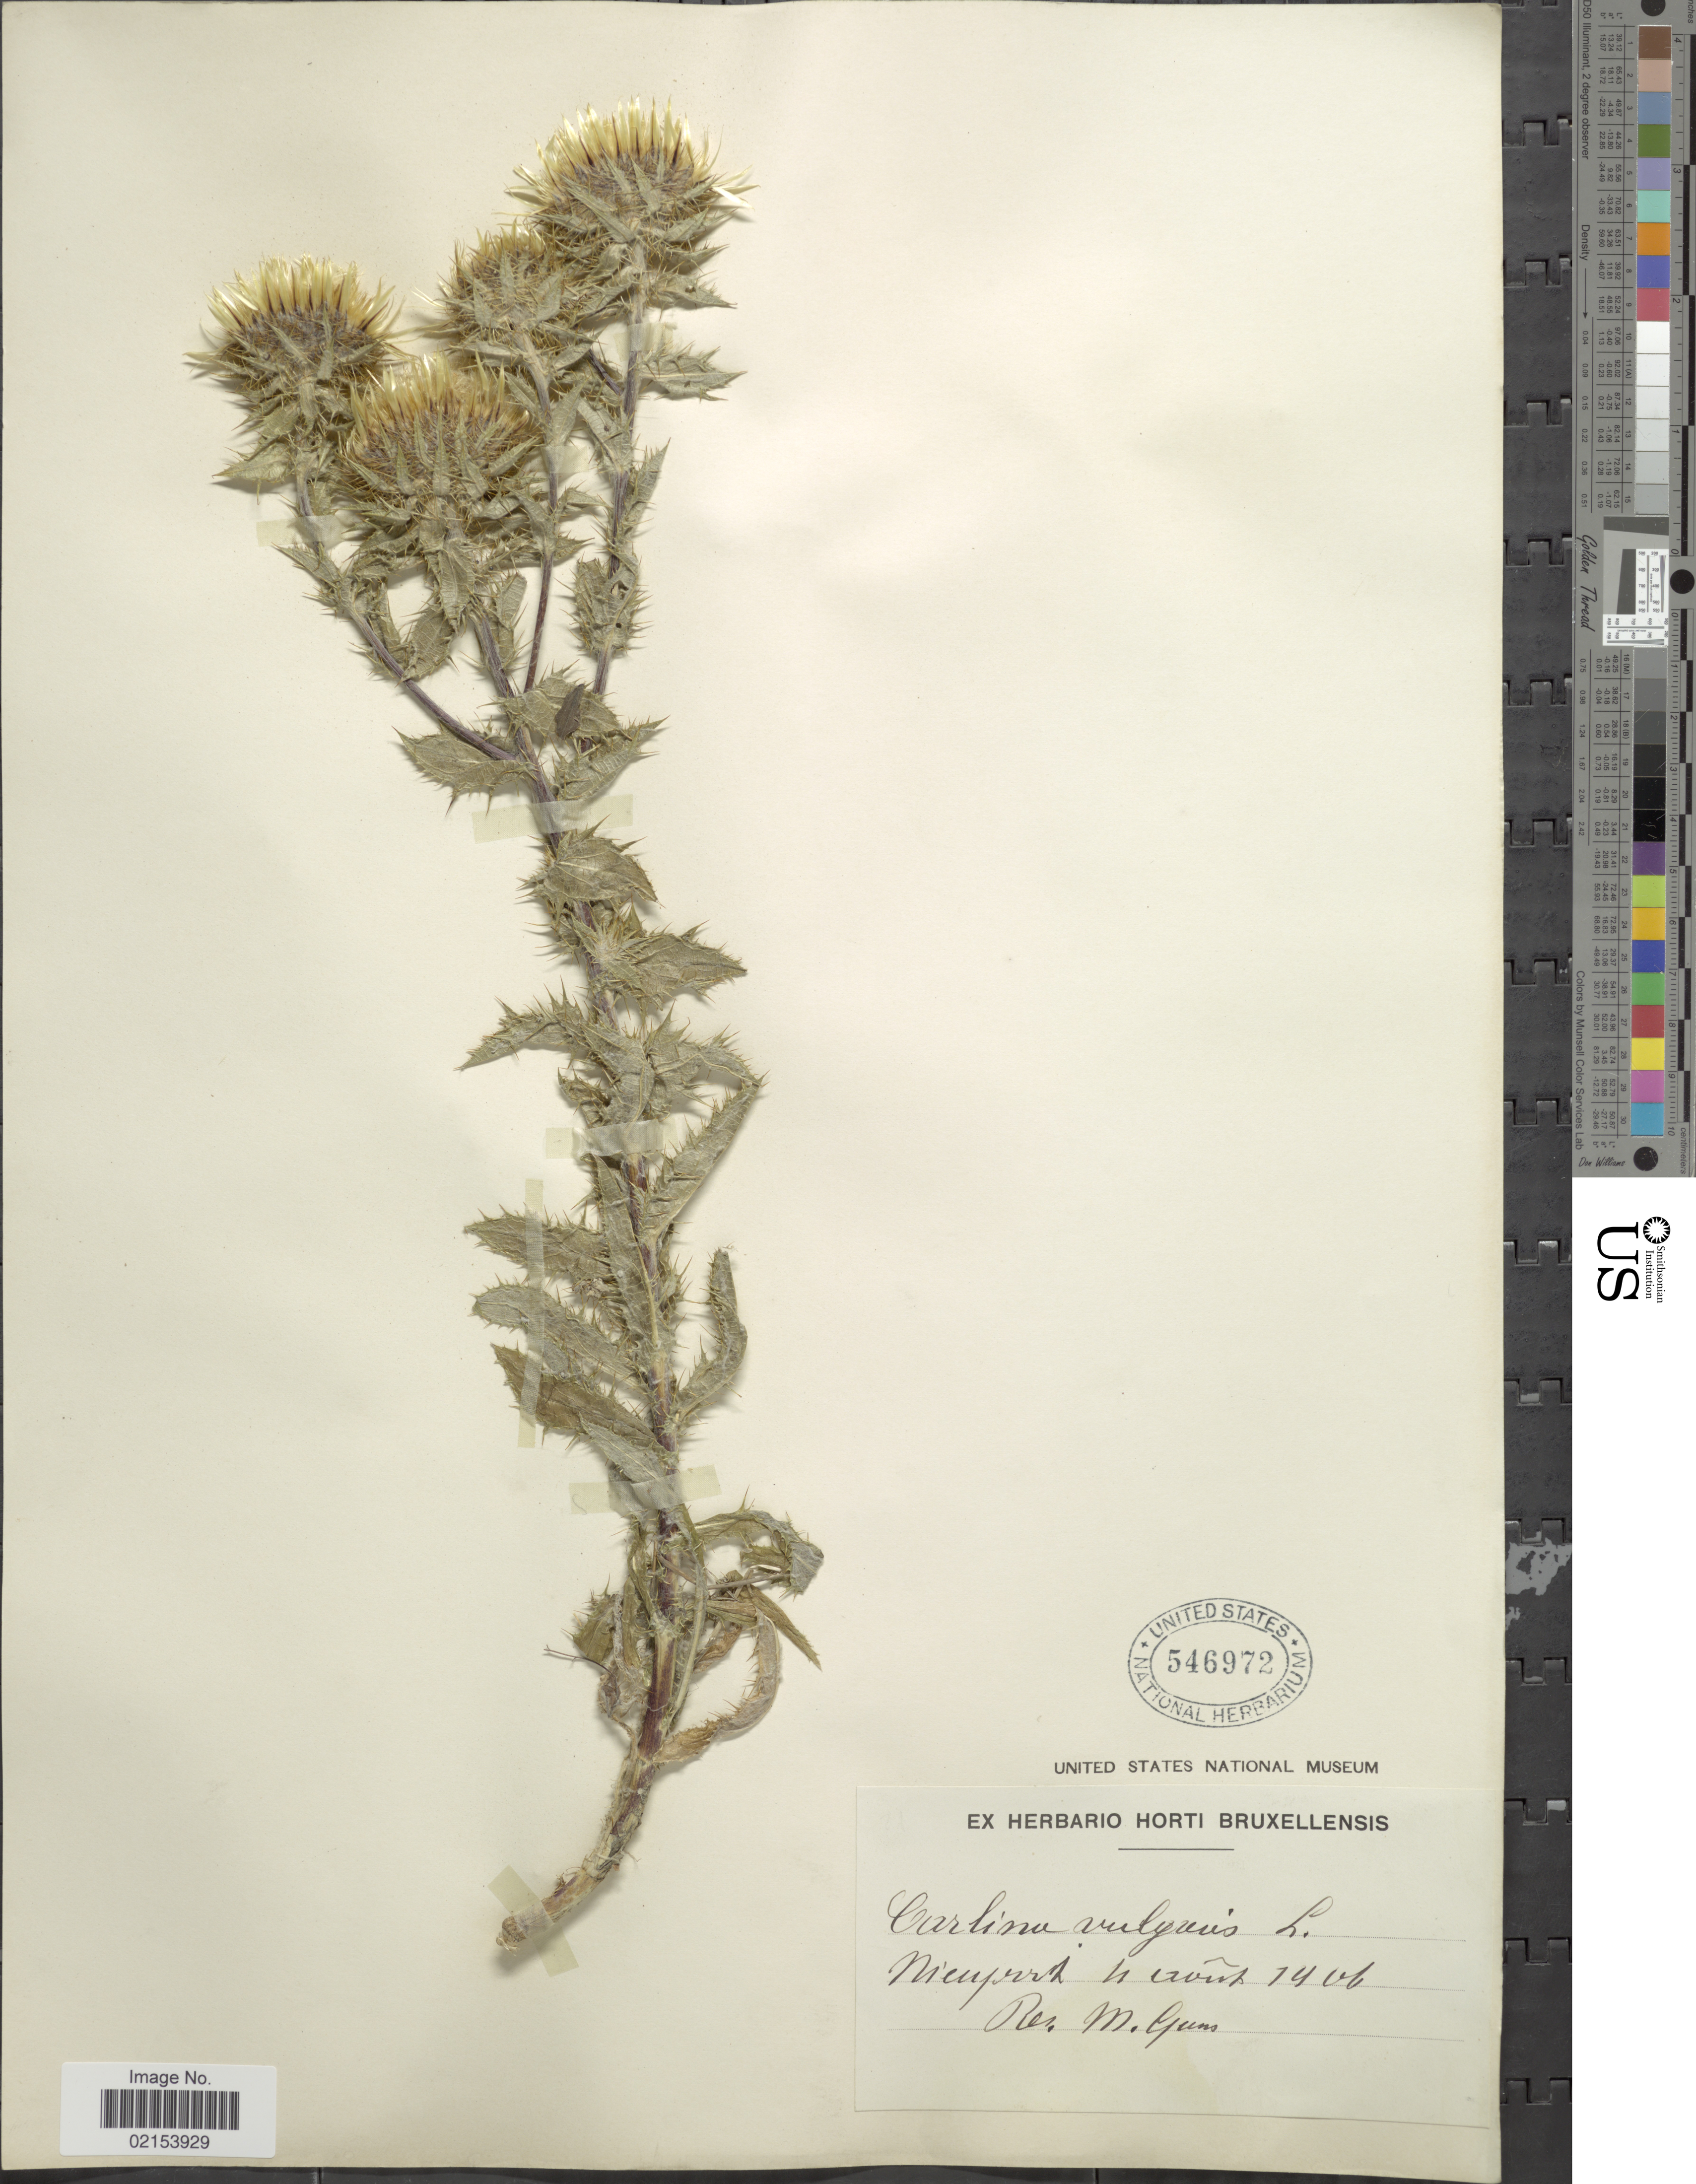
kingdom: Plantae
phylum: Tracheophyta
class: Magnoliopsida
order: Asterales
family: Asteraceae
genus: Carlina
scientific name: Carlina vulgaris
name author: L.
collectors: M. Guns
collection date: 1906-08-04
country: Belgium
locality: Nieuport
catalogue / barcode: US 546972